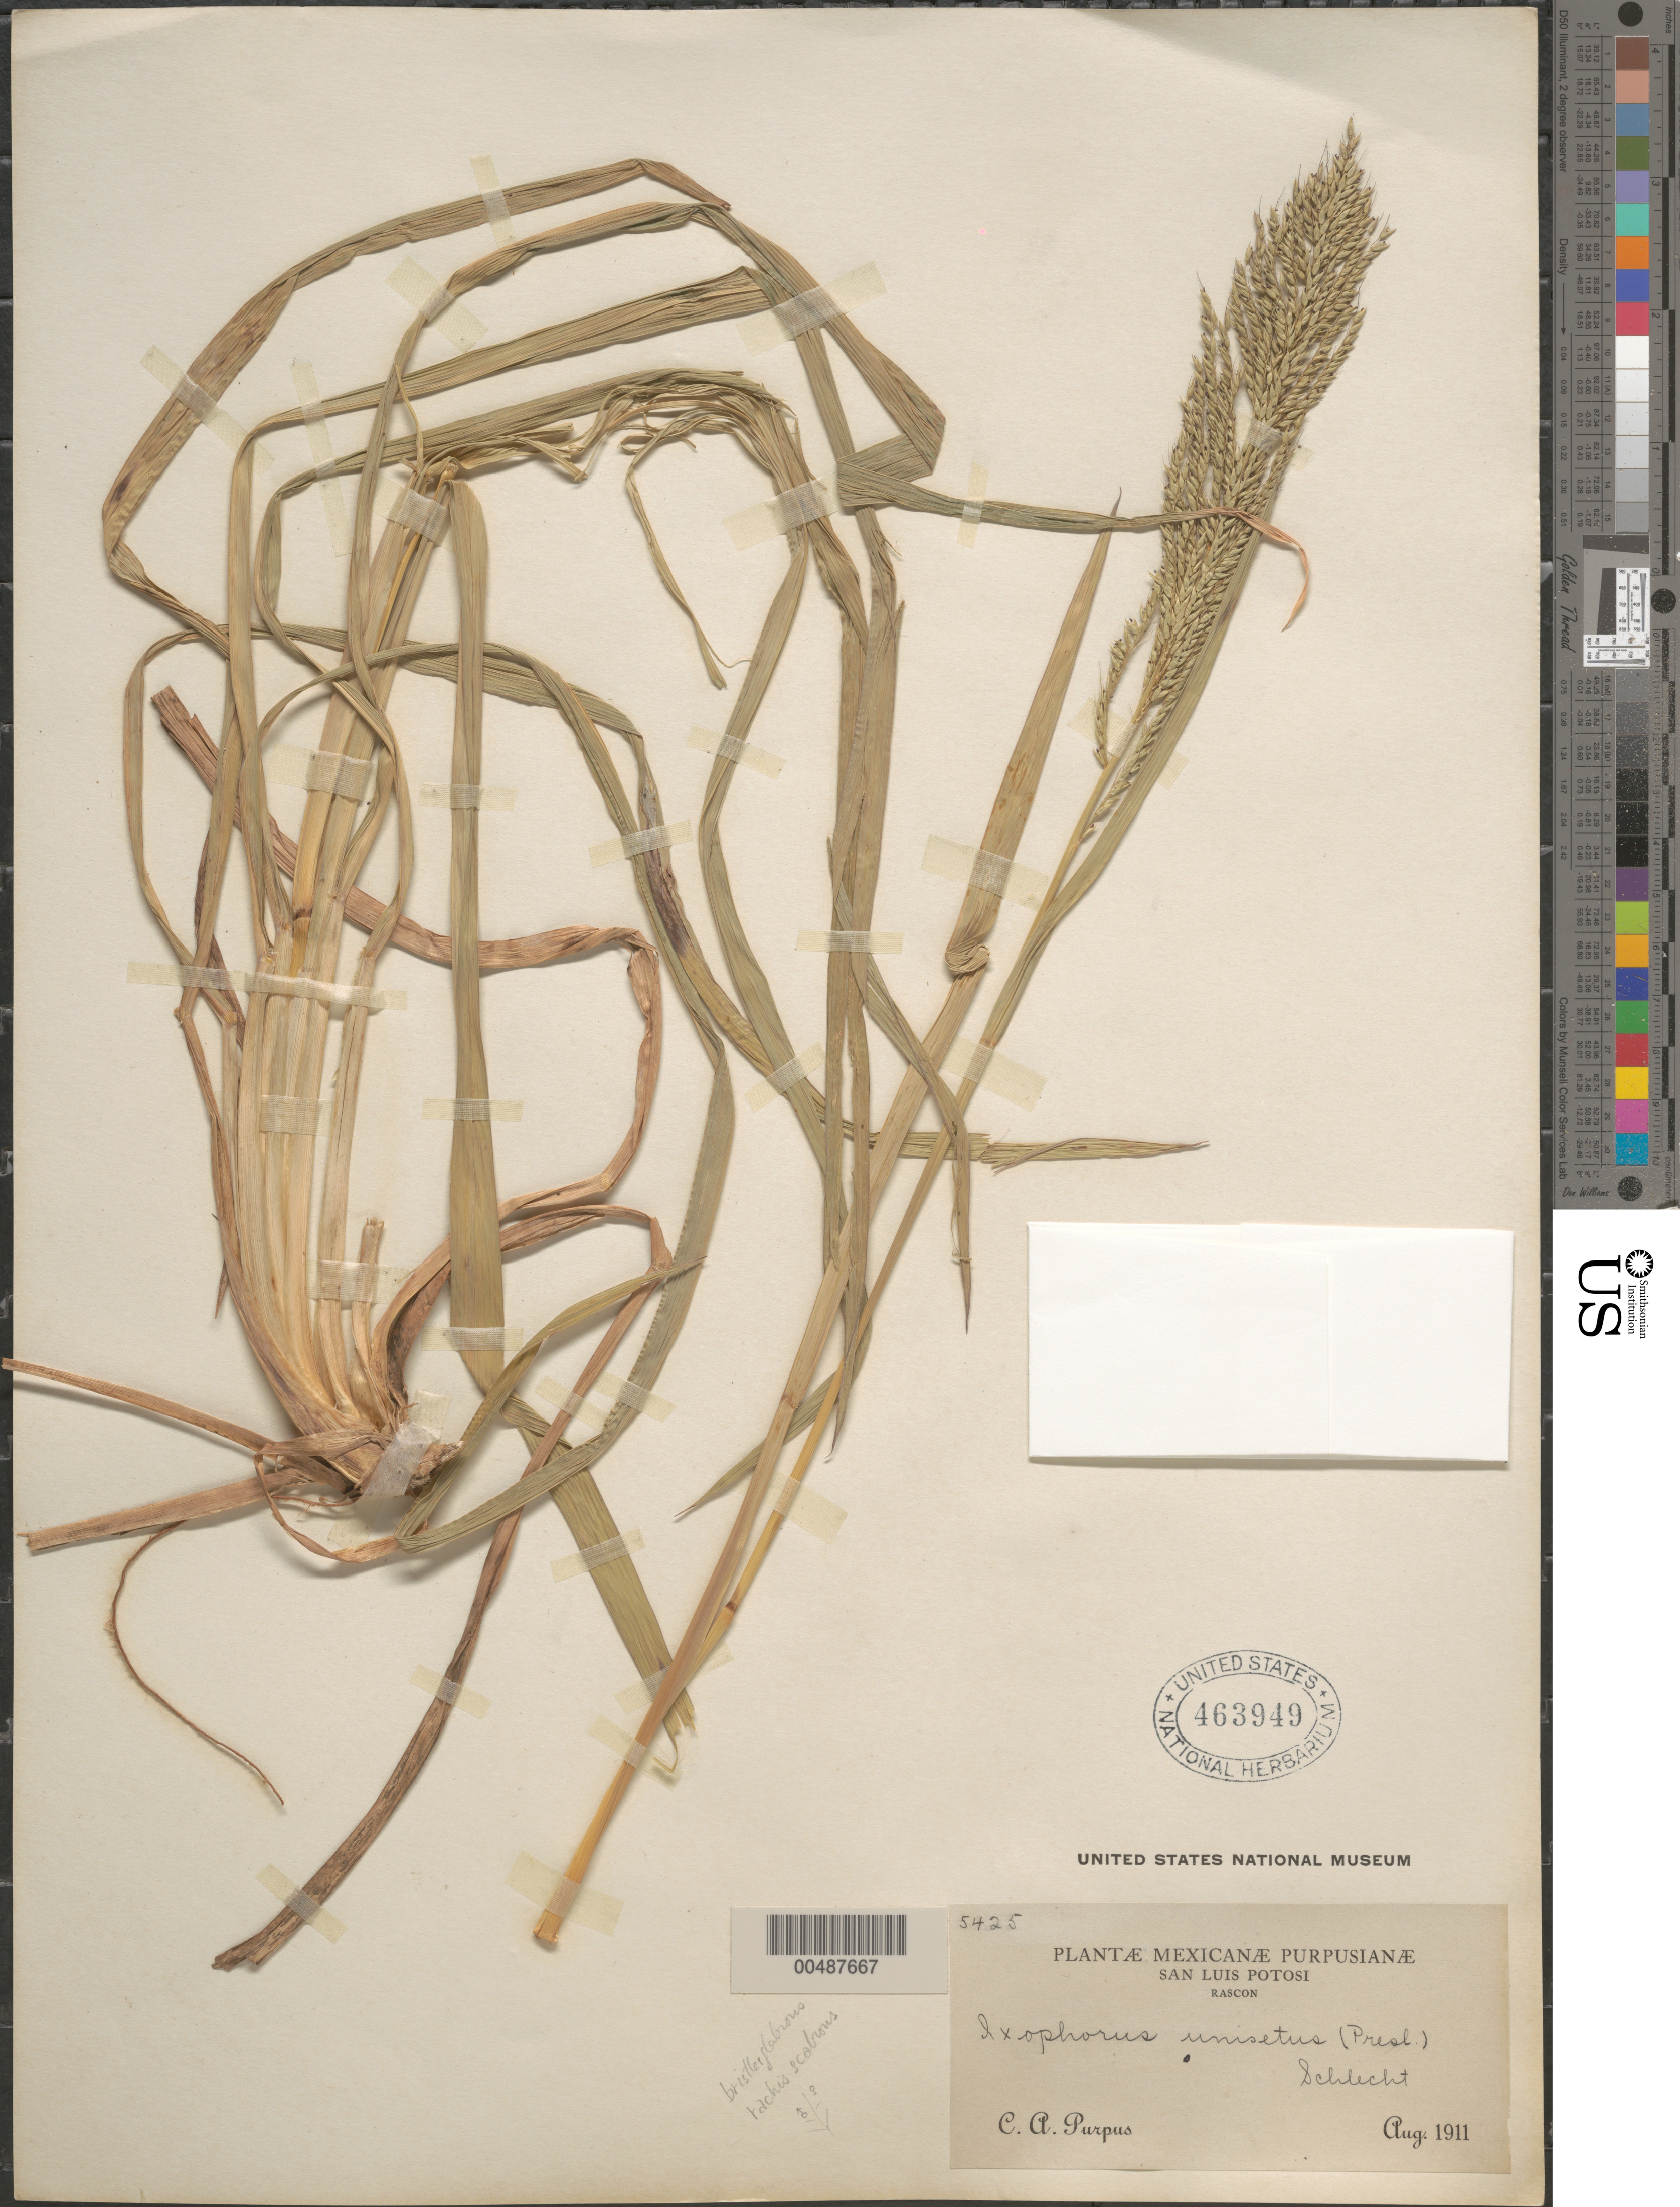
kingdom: Plantae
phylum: Tracheophyta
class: Liliopsida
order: Poales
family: Poaceae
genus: Ixophorus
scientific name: Ixophorus unisetus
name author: (J. Presl) Schltdl.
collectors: C. A. Purpus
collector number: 5425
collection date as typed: Aug 1911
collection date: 1911-08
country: Mexico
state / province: San Luis Potosi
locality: Rascon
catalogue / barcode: US 463949